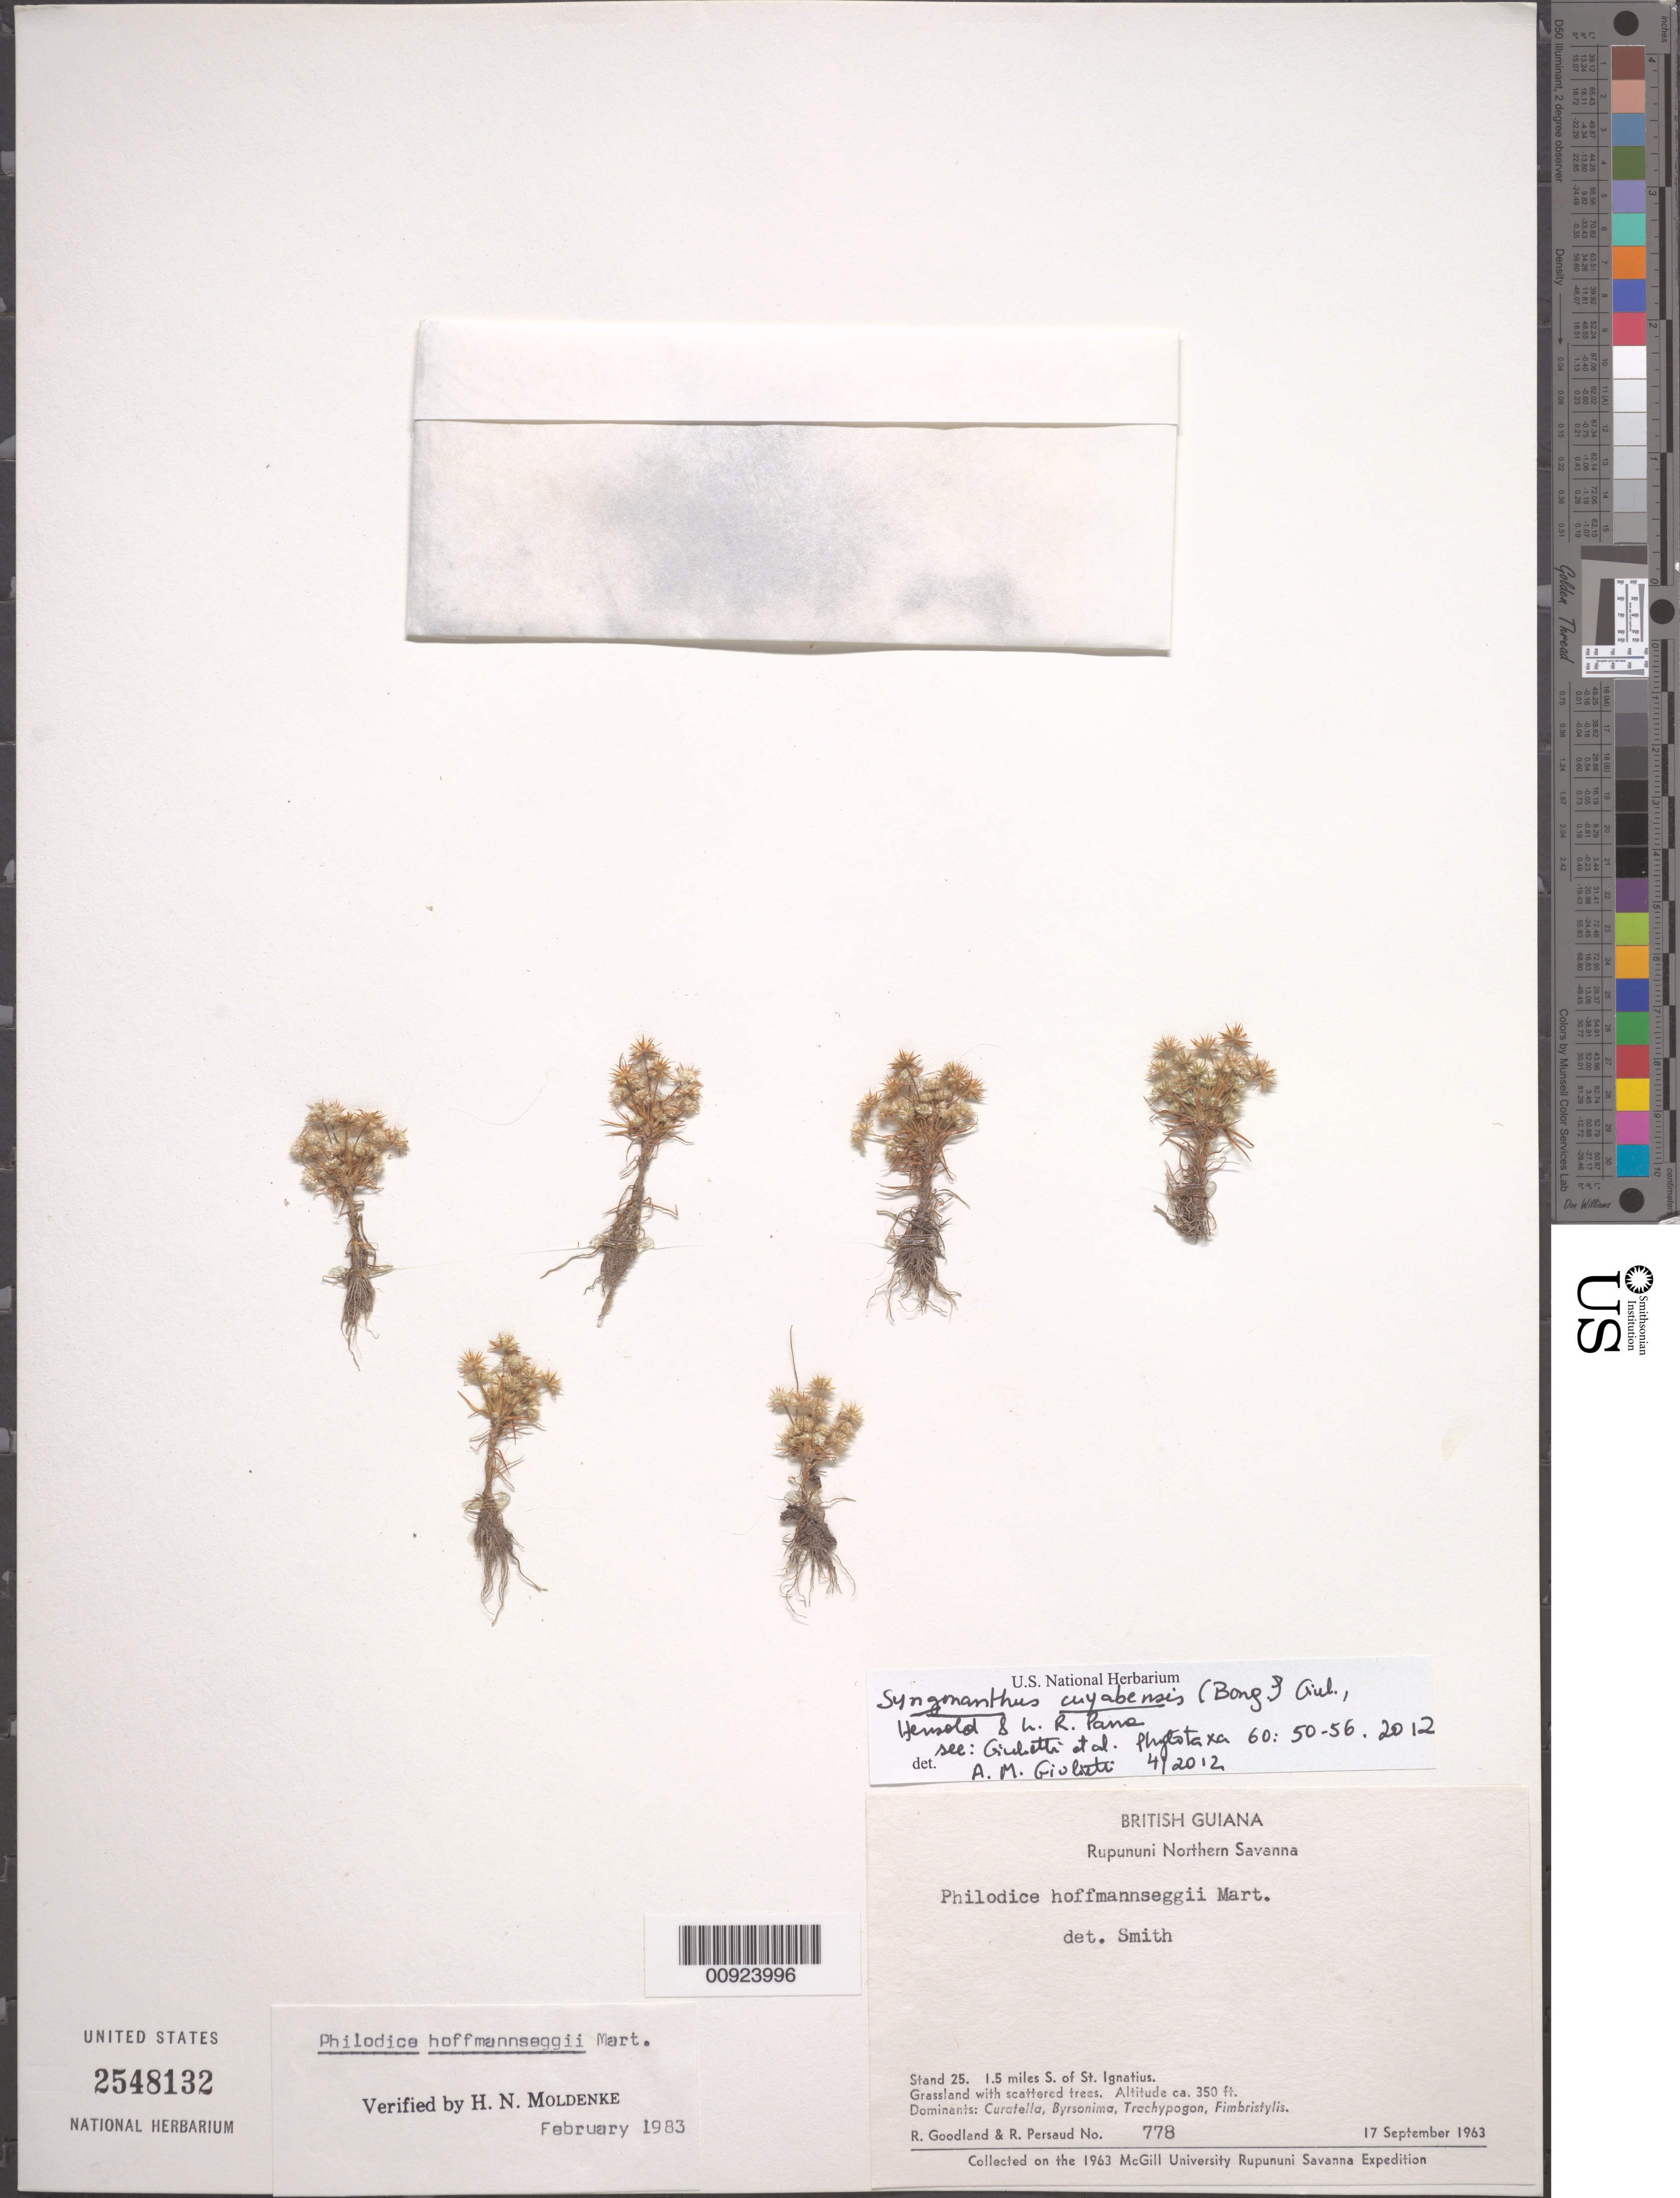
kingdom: Plantae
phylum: Tracheophyta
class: Liliopsida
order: Poales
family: Eriocaulaceae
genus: Syngonanthus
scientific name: Syngonanthus cuyabensis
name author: (Bong.) Giul. et al.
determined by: Giulietti, Ana M.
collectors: R. Goodland & R. Persaud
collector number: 778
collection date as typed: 17-Sep-63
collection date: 1963-09-17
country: Guyana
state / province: U. Takutu-U. Essequibo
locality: Rupununi Northern Savanna, Stand 25, 1.5 miles S of St. Ignatius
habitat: Grassland with scattered trees. Dominants: Curatella, Byrsonima, Trachypogon, Fimbristylis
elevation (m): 107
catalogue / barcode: US 2548132